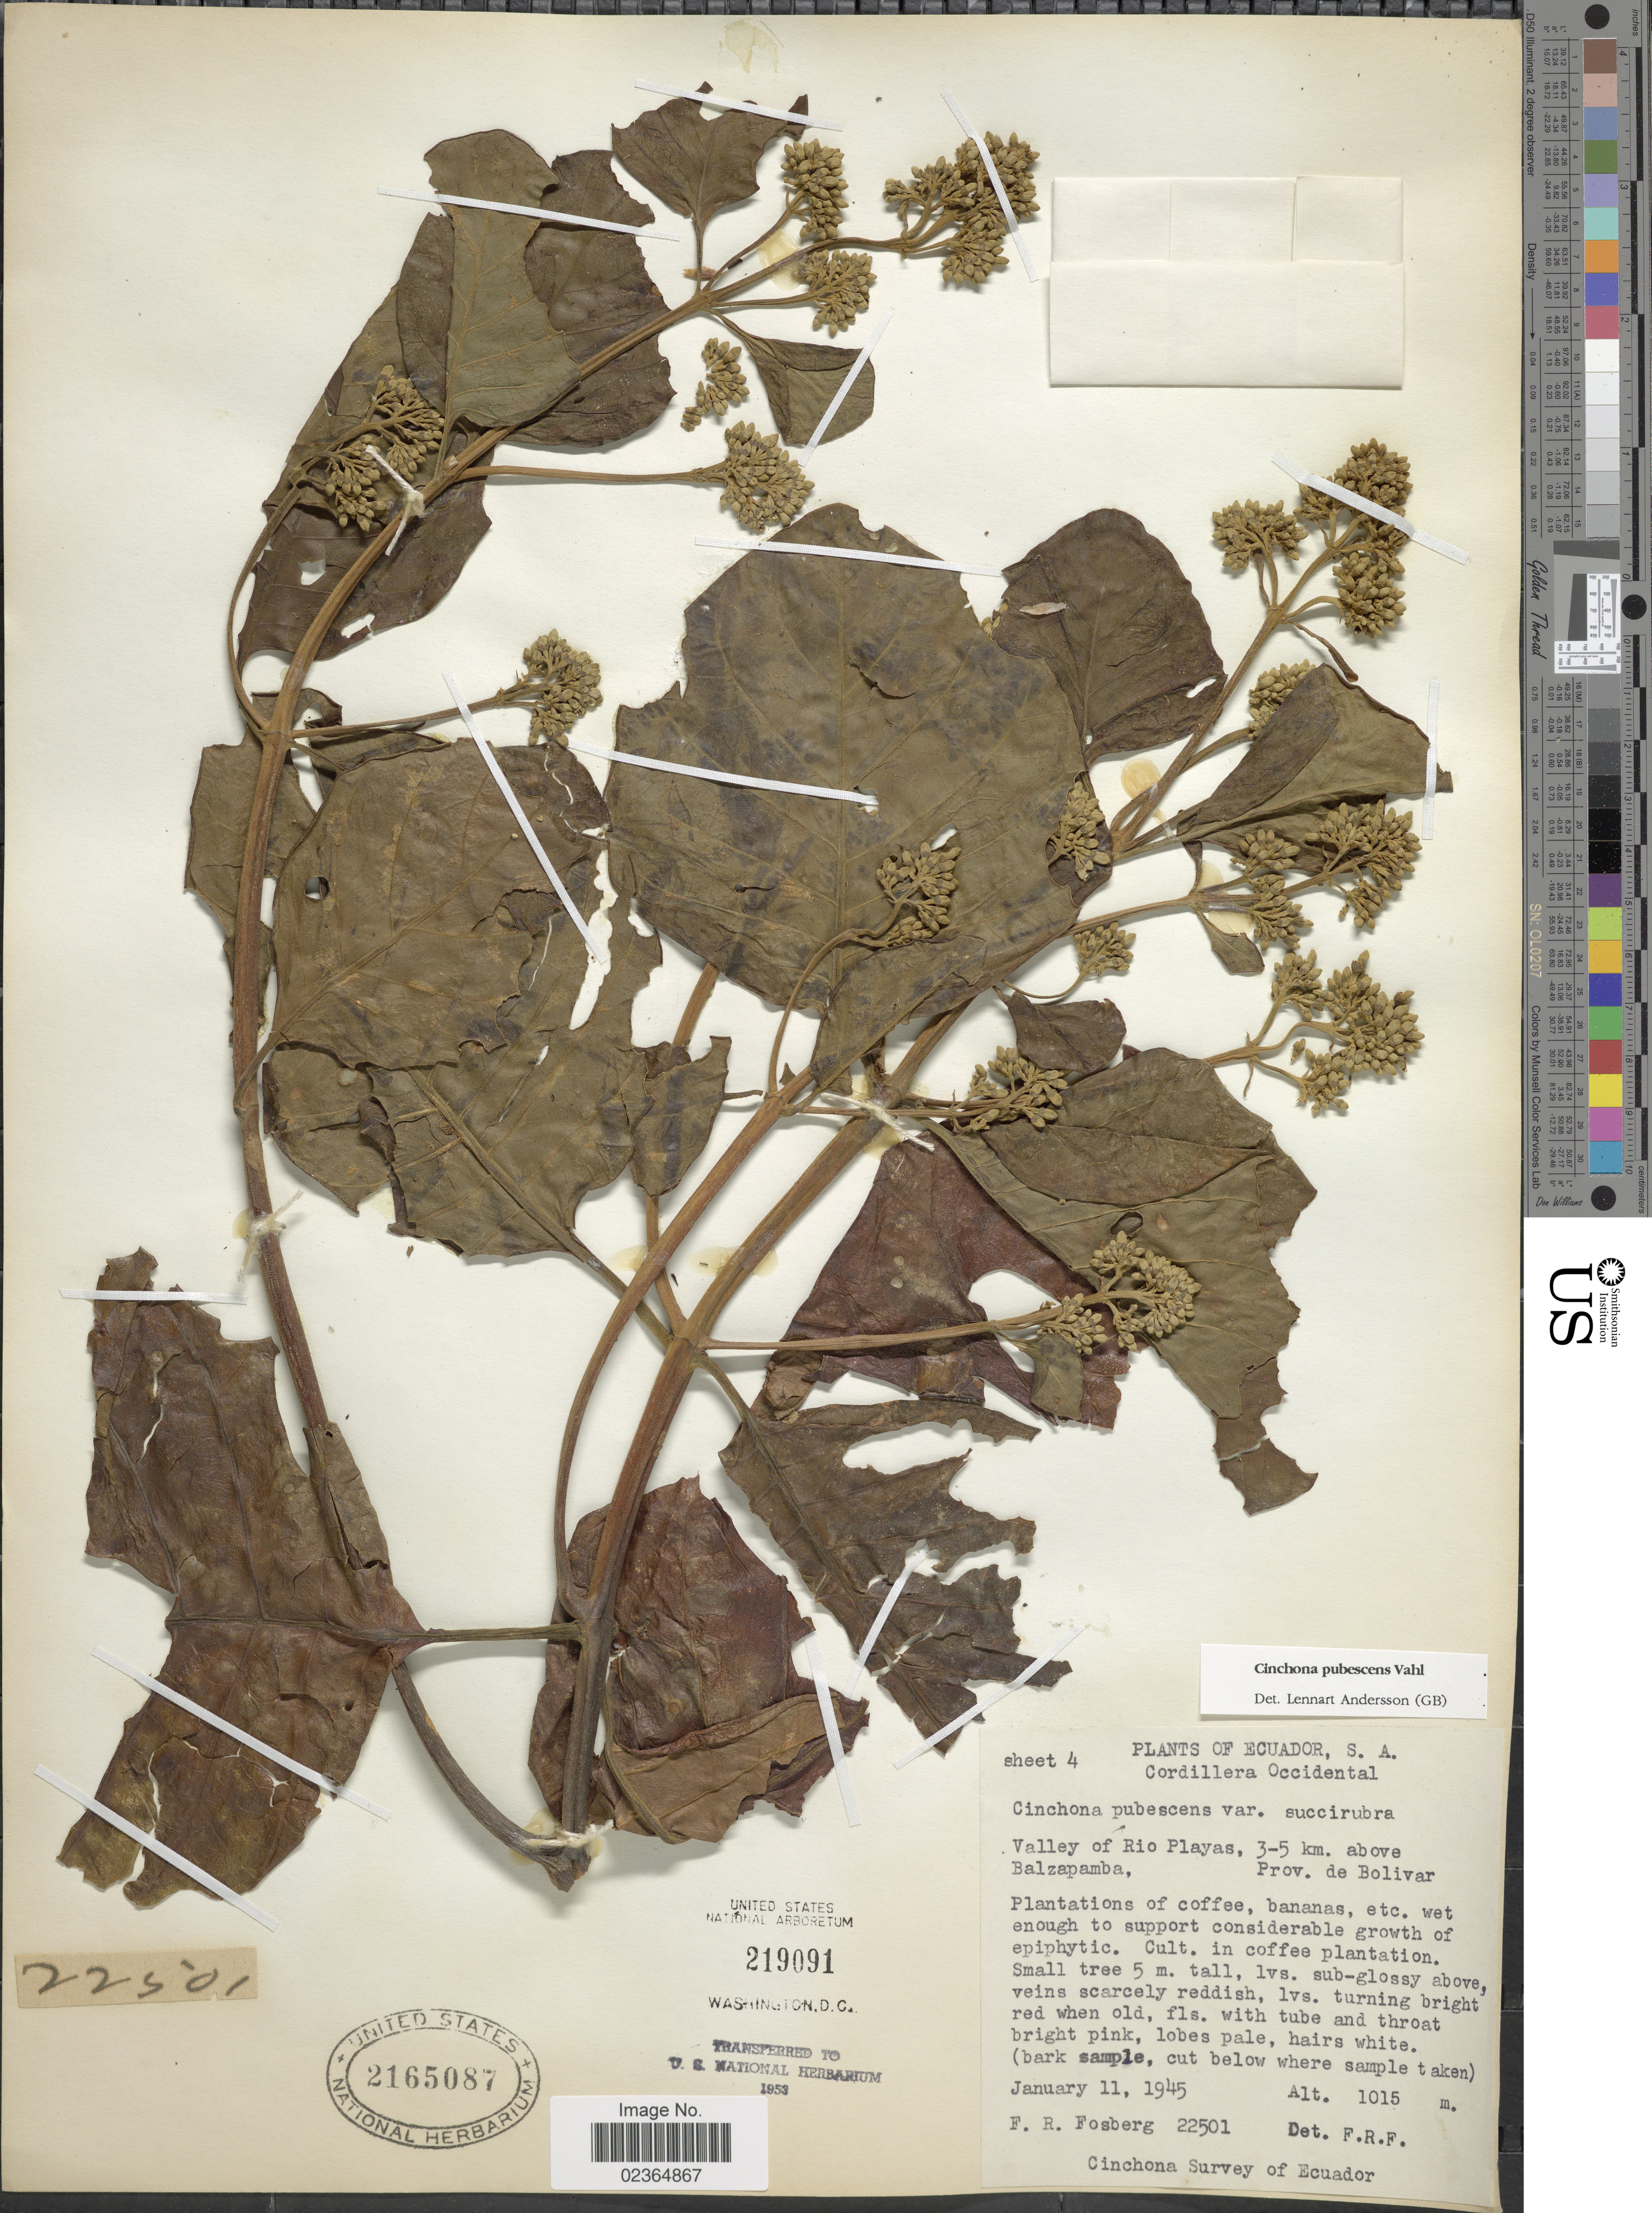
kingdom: Plantae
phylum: Tracheophyta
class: Magnoliopsida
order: Gentianales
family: Rubiaceae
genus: Cinchona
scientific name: Cinchona pubescens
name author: Vahl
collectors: F. R. Fosberg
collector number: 22501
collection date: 1945-01-11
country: Ecuador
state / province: Bolívar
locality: Cordillera Occidental. Valley of Rio Playas, 3-5 km. above Balzapamba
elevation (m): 1015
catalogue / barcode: US 2165087